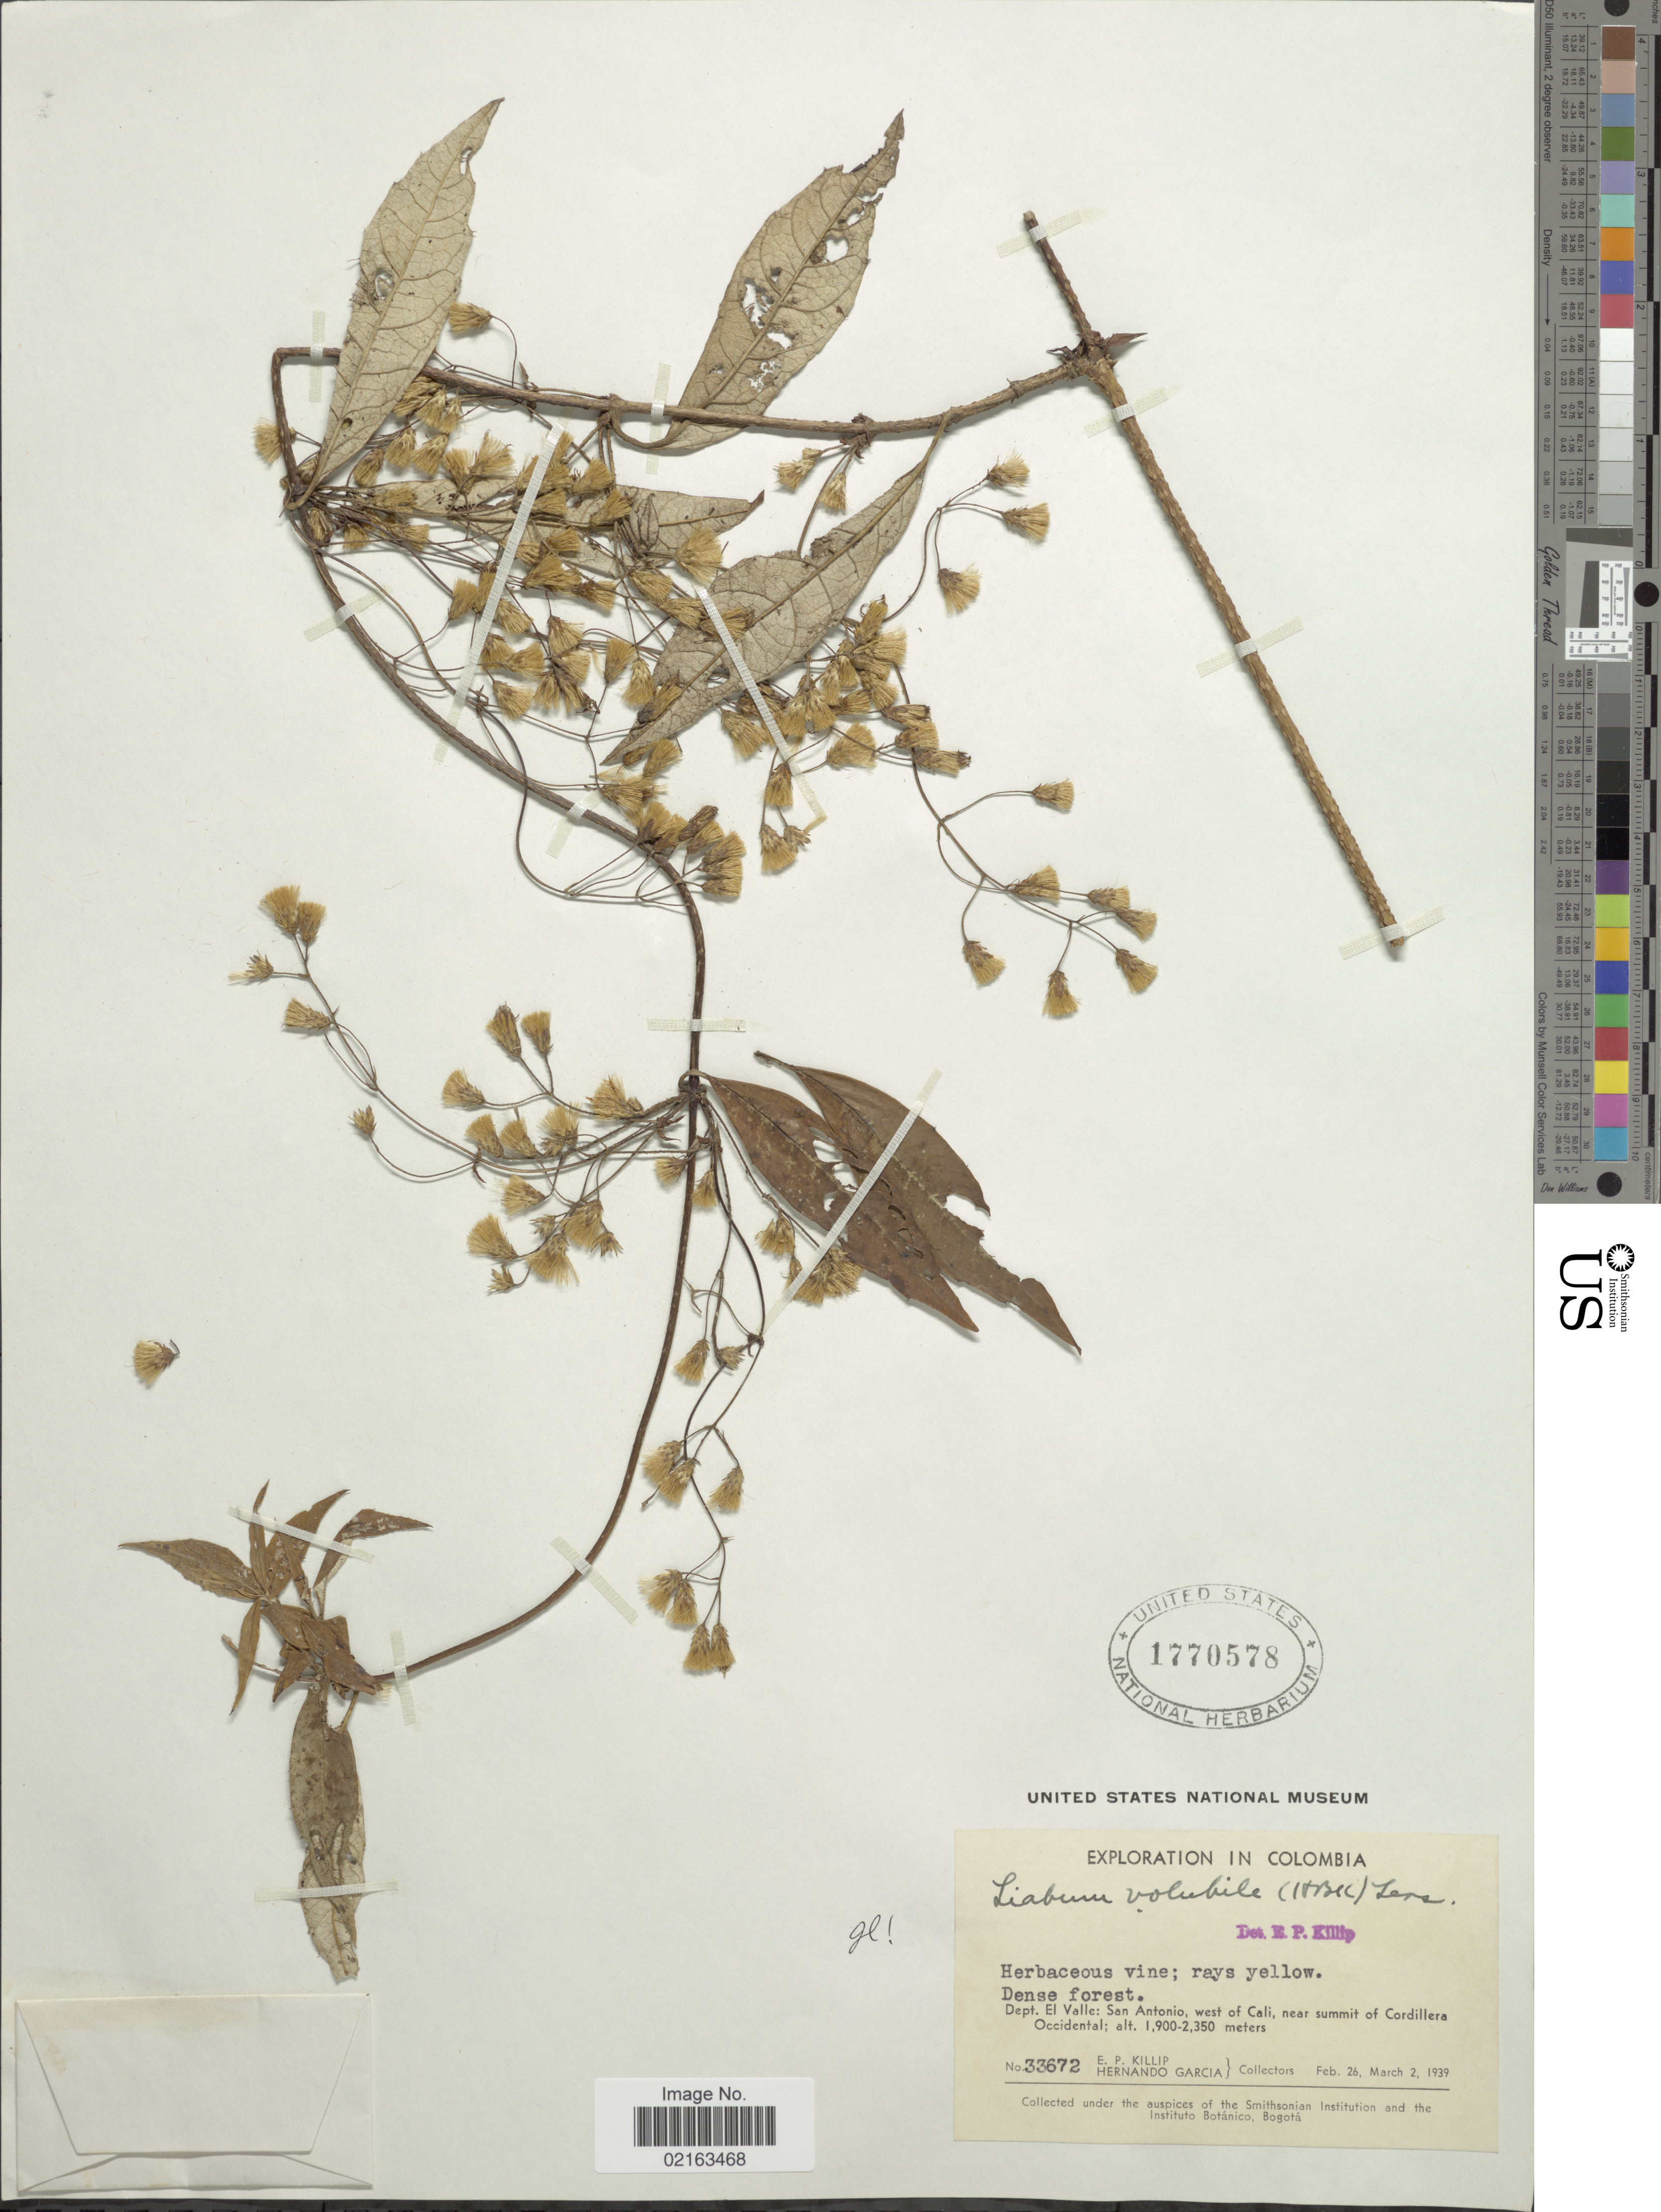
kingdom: Plantae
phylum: Tracheophyta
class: Magnoliopsida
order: Asterales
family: Asteraceae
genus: Oligactis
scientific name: Oligactis volubilis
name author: (Kunth) Cass.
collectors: E. P. Killip & H. Garcia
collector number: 33672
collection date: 1939-02-26/1939-03-02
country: Colombia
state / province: Valle del Cauca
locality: Dept. El Valle: San Antonio, west of Cali, near summit of Cordillera Occidental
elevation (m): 1900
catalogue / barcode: US 1770578